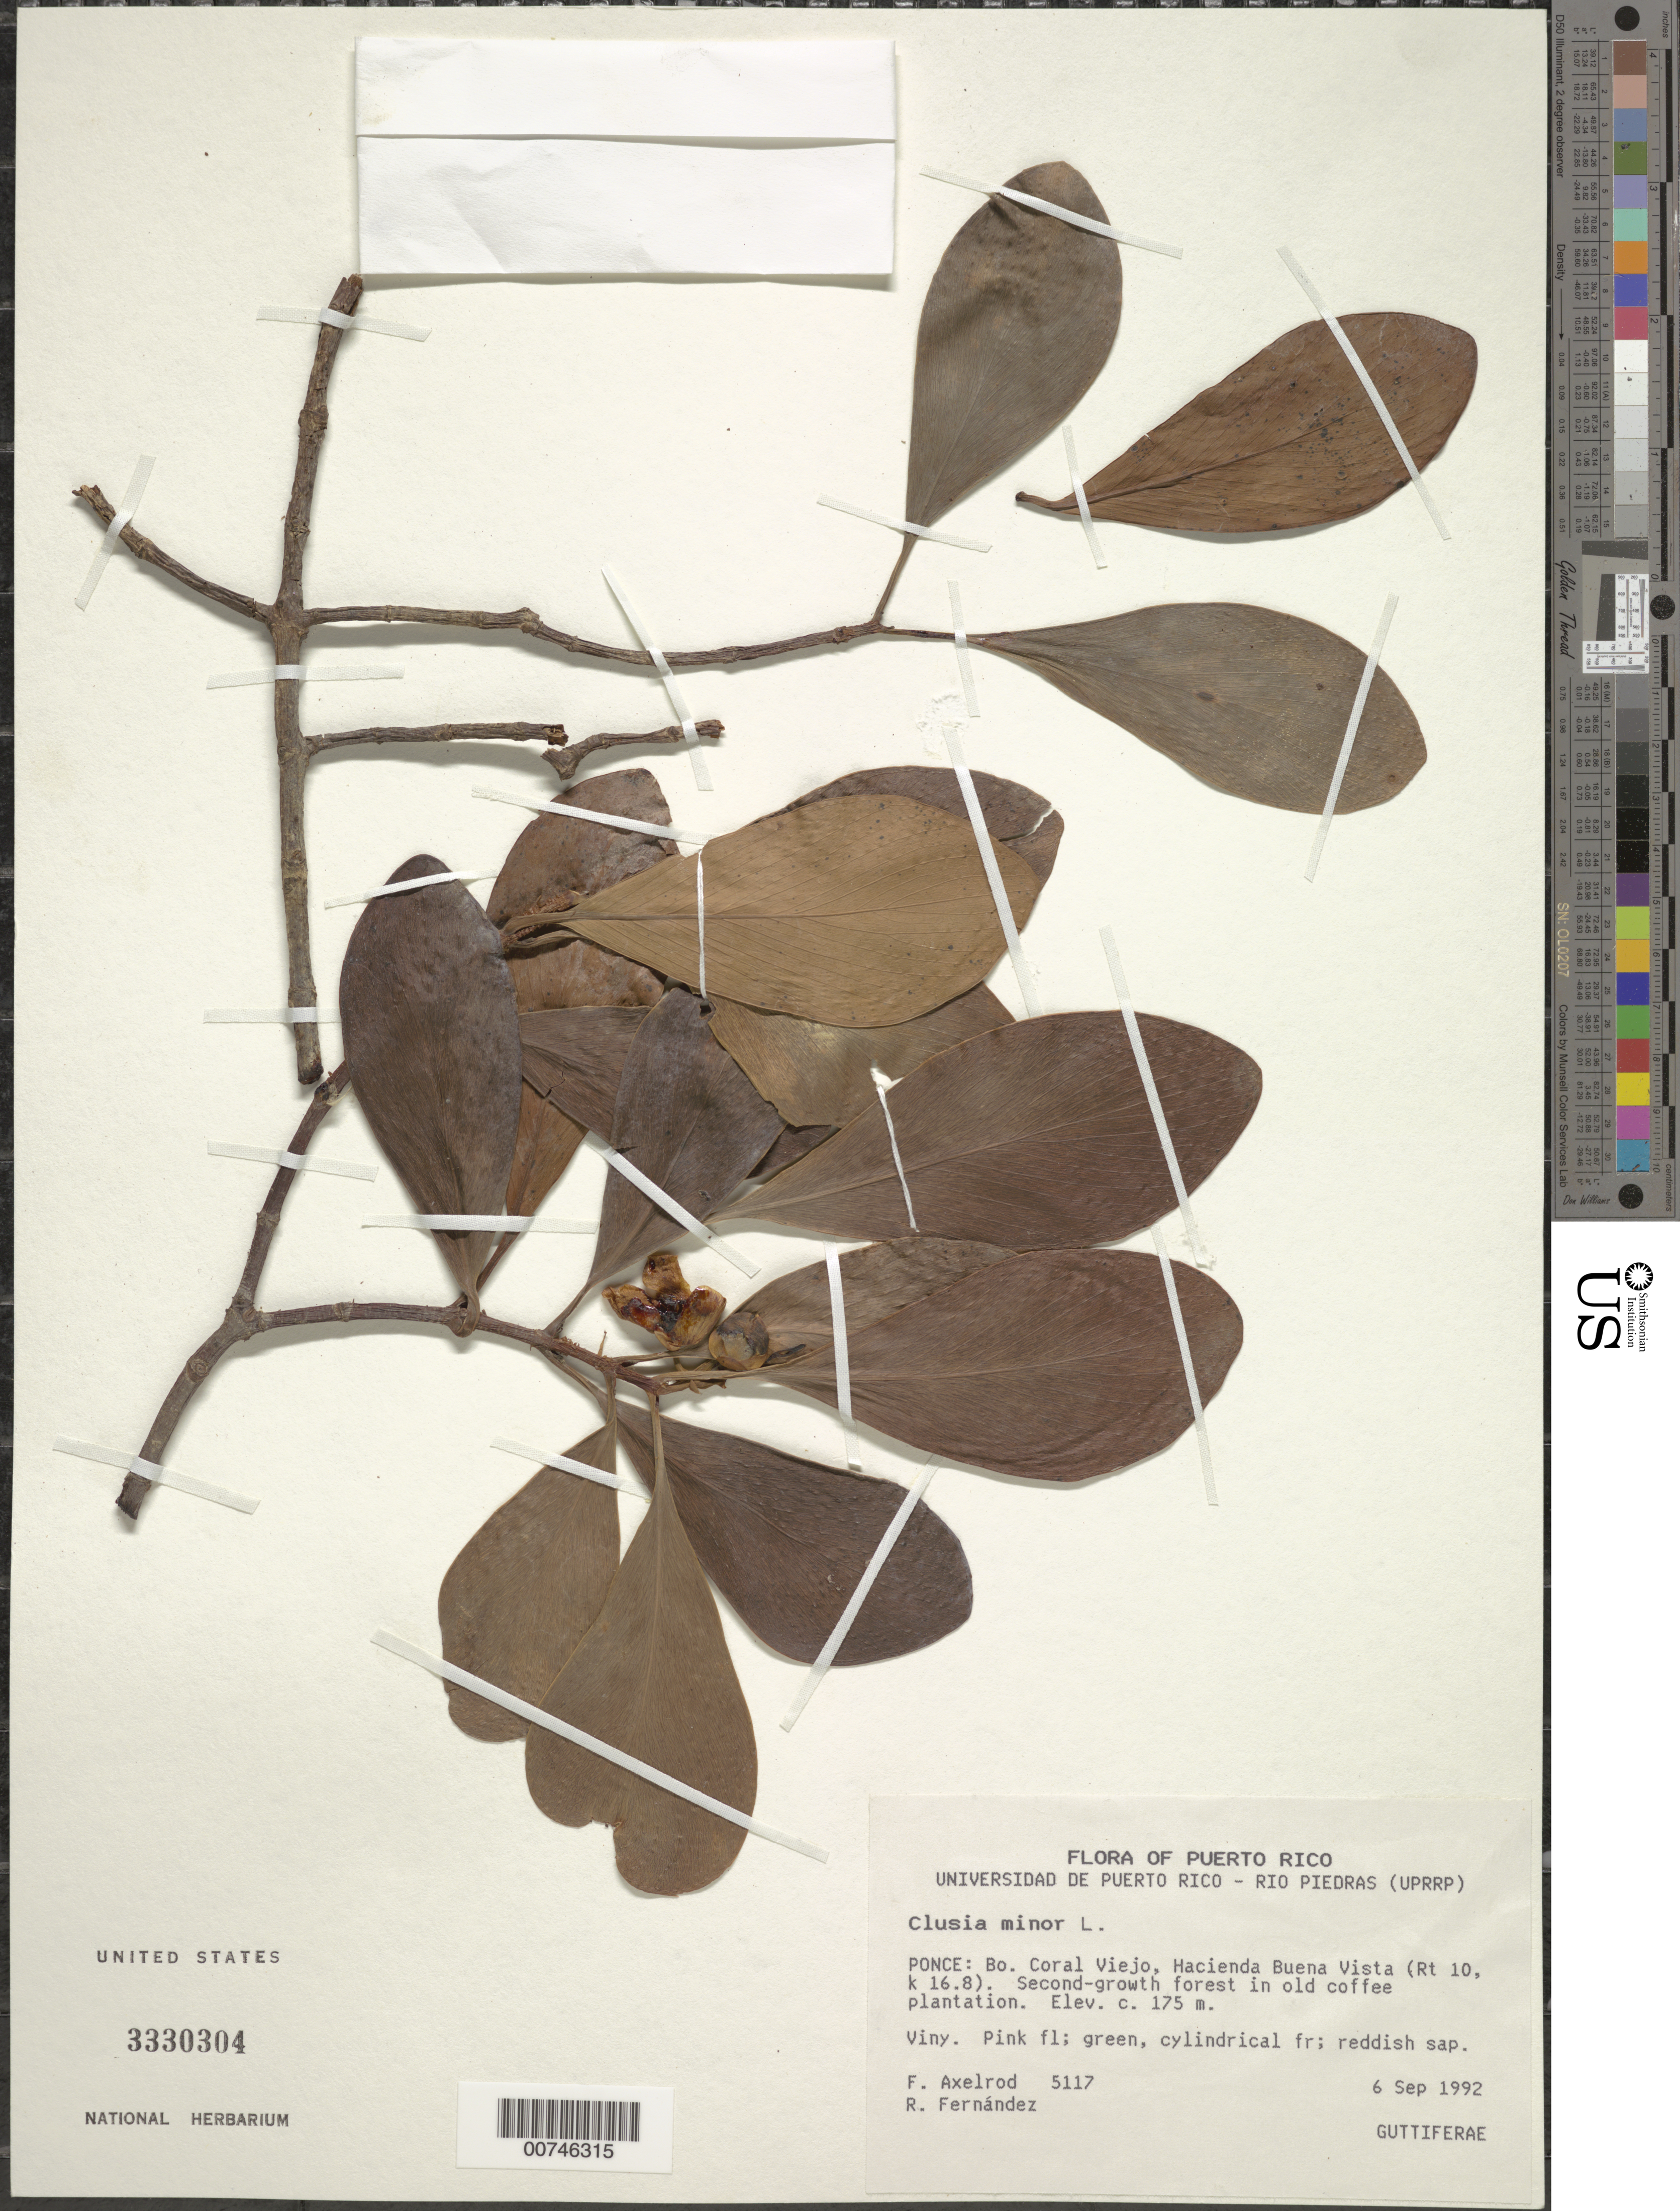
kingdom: Plantae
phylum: Tracheophyta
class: Magnoliopsida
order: Malpighiales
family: Clusiaceae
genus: Garcinia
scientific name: Garcinia minor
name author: L.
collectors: F. S. Axelrod & R. Fernandez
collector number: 5117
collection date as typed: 06 Sep 1992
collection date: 1992-09-06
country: Puerto Rico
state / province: Ponce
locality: Barrio Coral Viejo, Hacienda Buena Vista (Rt 10 km 16.8)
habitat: Second-growth forest in old coffee plantation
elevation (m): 175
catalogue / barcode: US 3330304